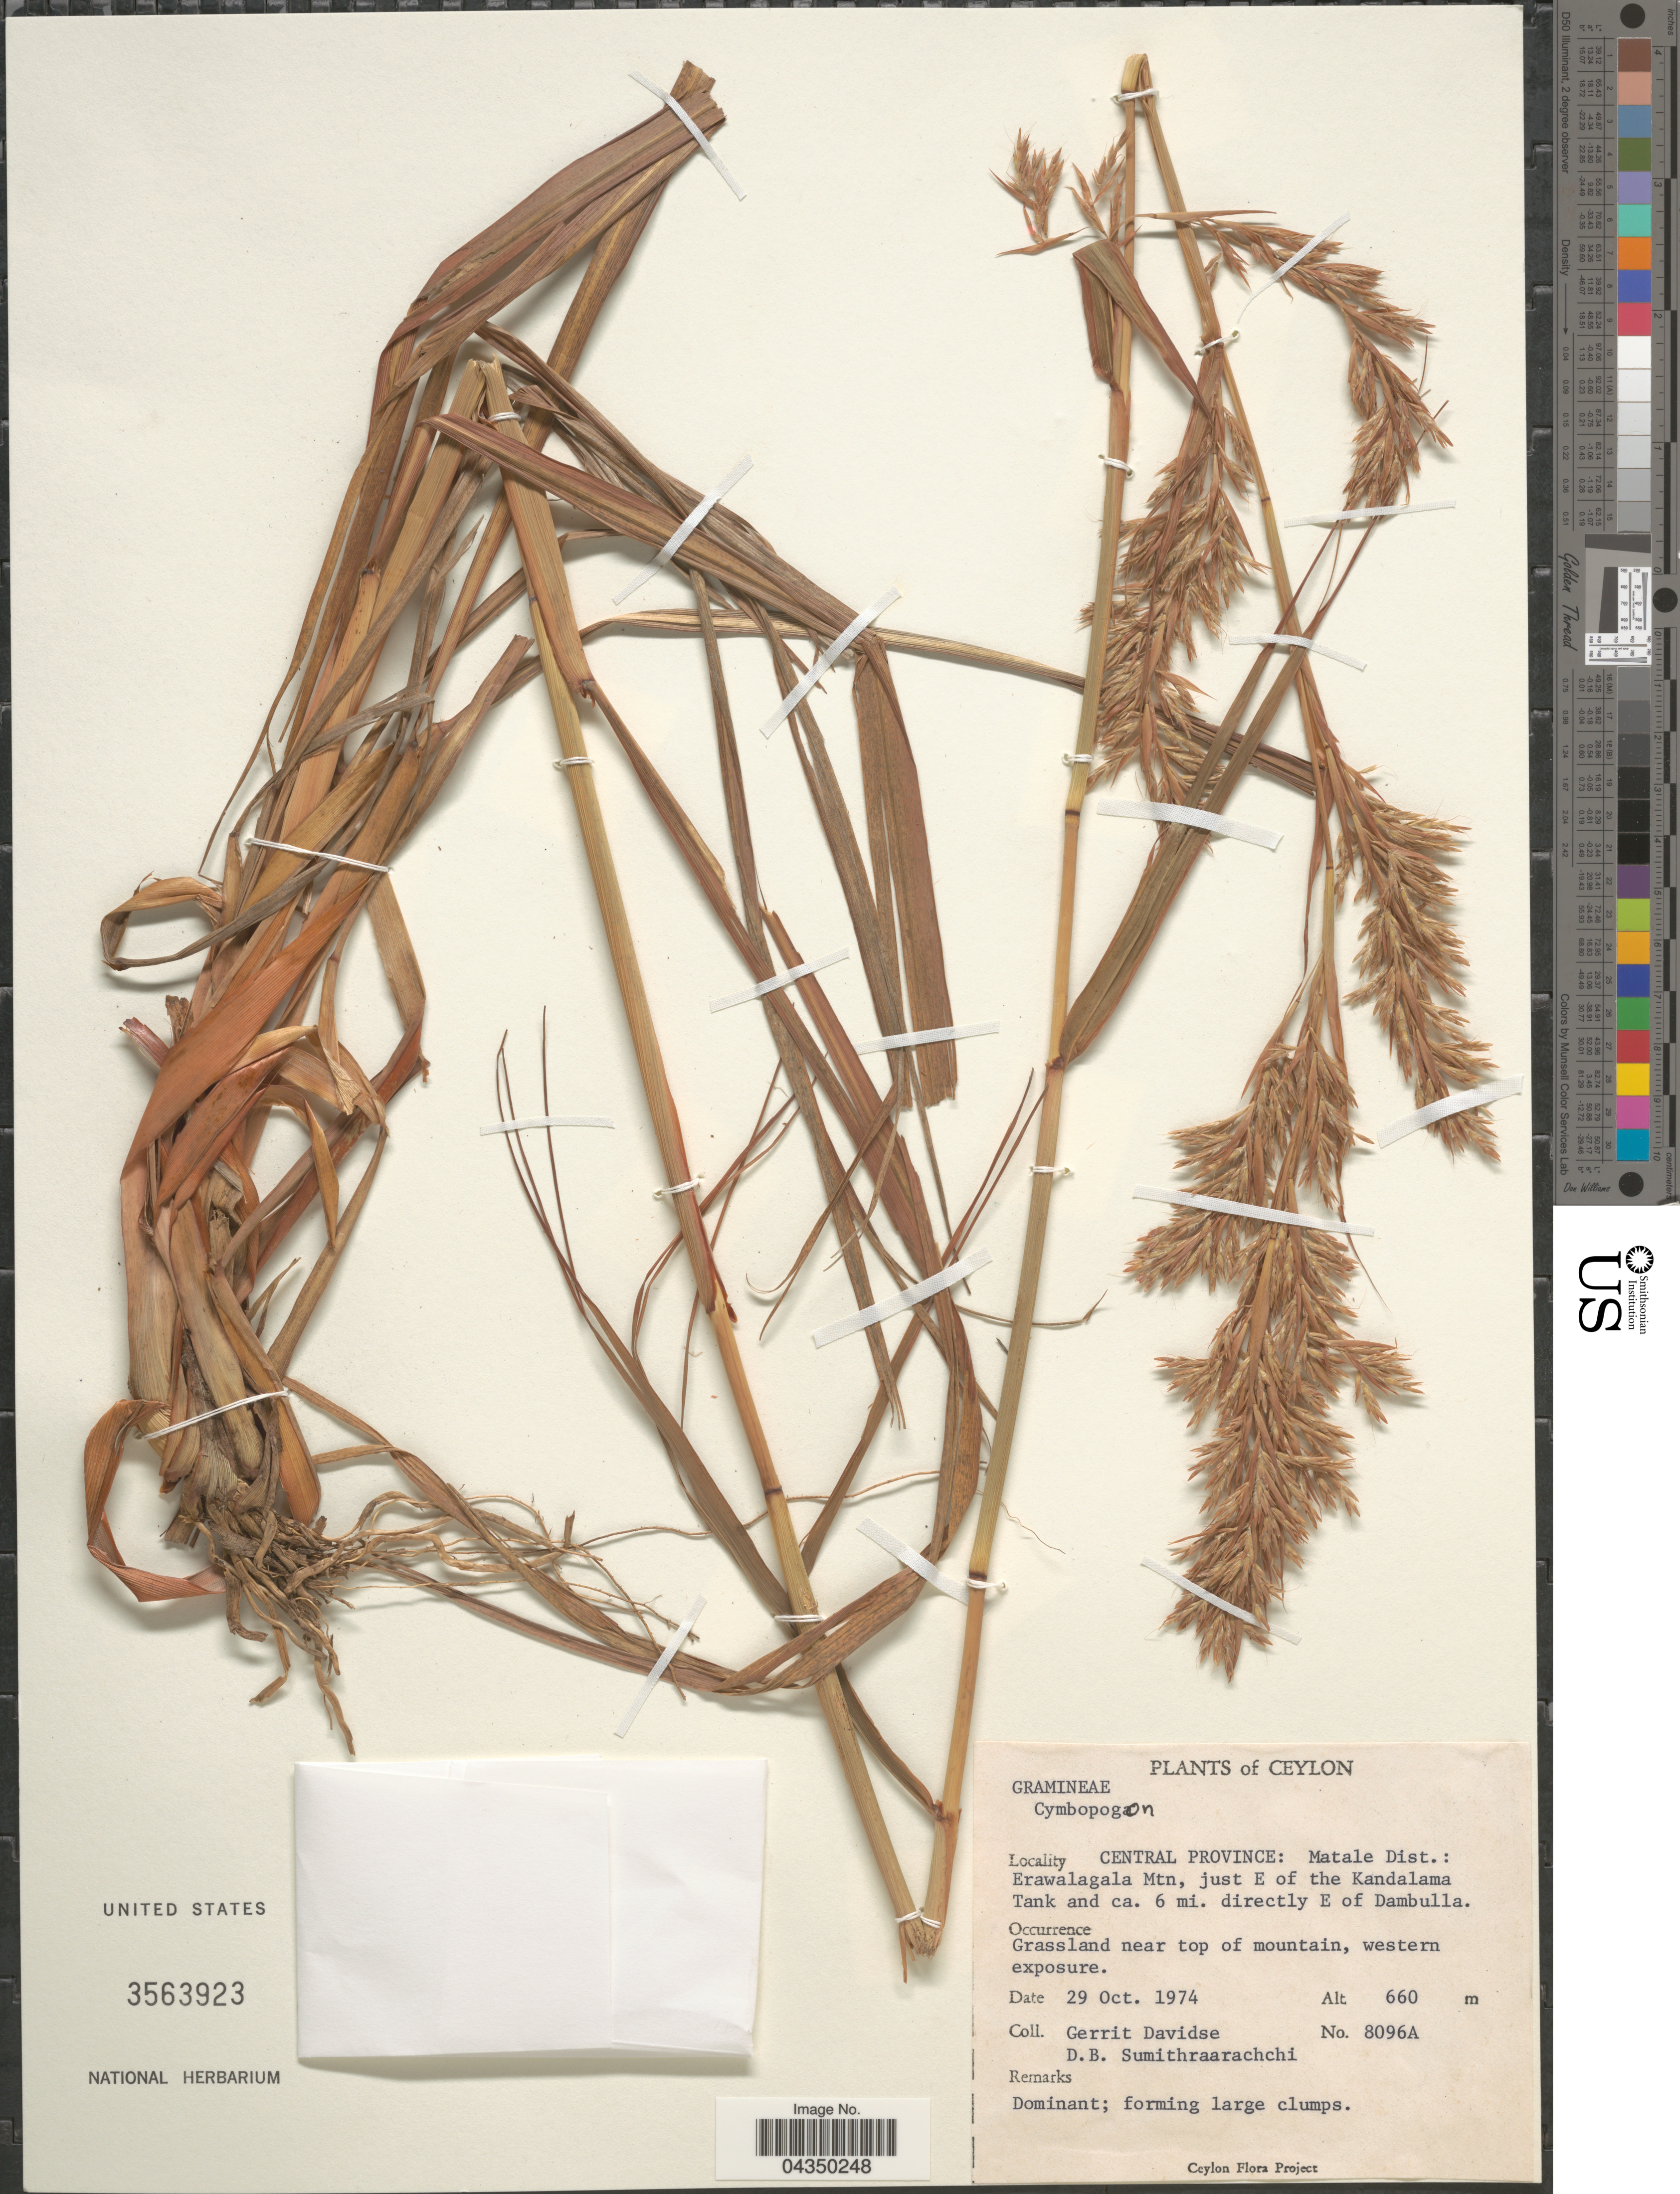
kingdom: Plantae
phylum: Tracheophyta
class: Liliopsida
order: Poales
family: Poaceae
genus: Cymbopogon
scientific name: Cymbopogon sp.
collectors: G. Davidse & D. B. Sumithraarachchi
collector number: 8096A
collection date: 1974-10-29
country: Sri Lanka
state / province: Central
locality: Ceylon. Matale Dist.: Erawalagala Mtn, just E of the Kandalama Tank and ca. 6 mi. directly E of Dambulla. Grassland near top of mountain, western exposure.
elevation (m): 660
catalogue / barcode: US 3563923